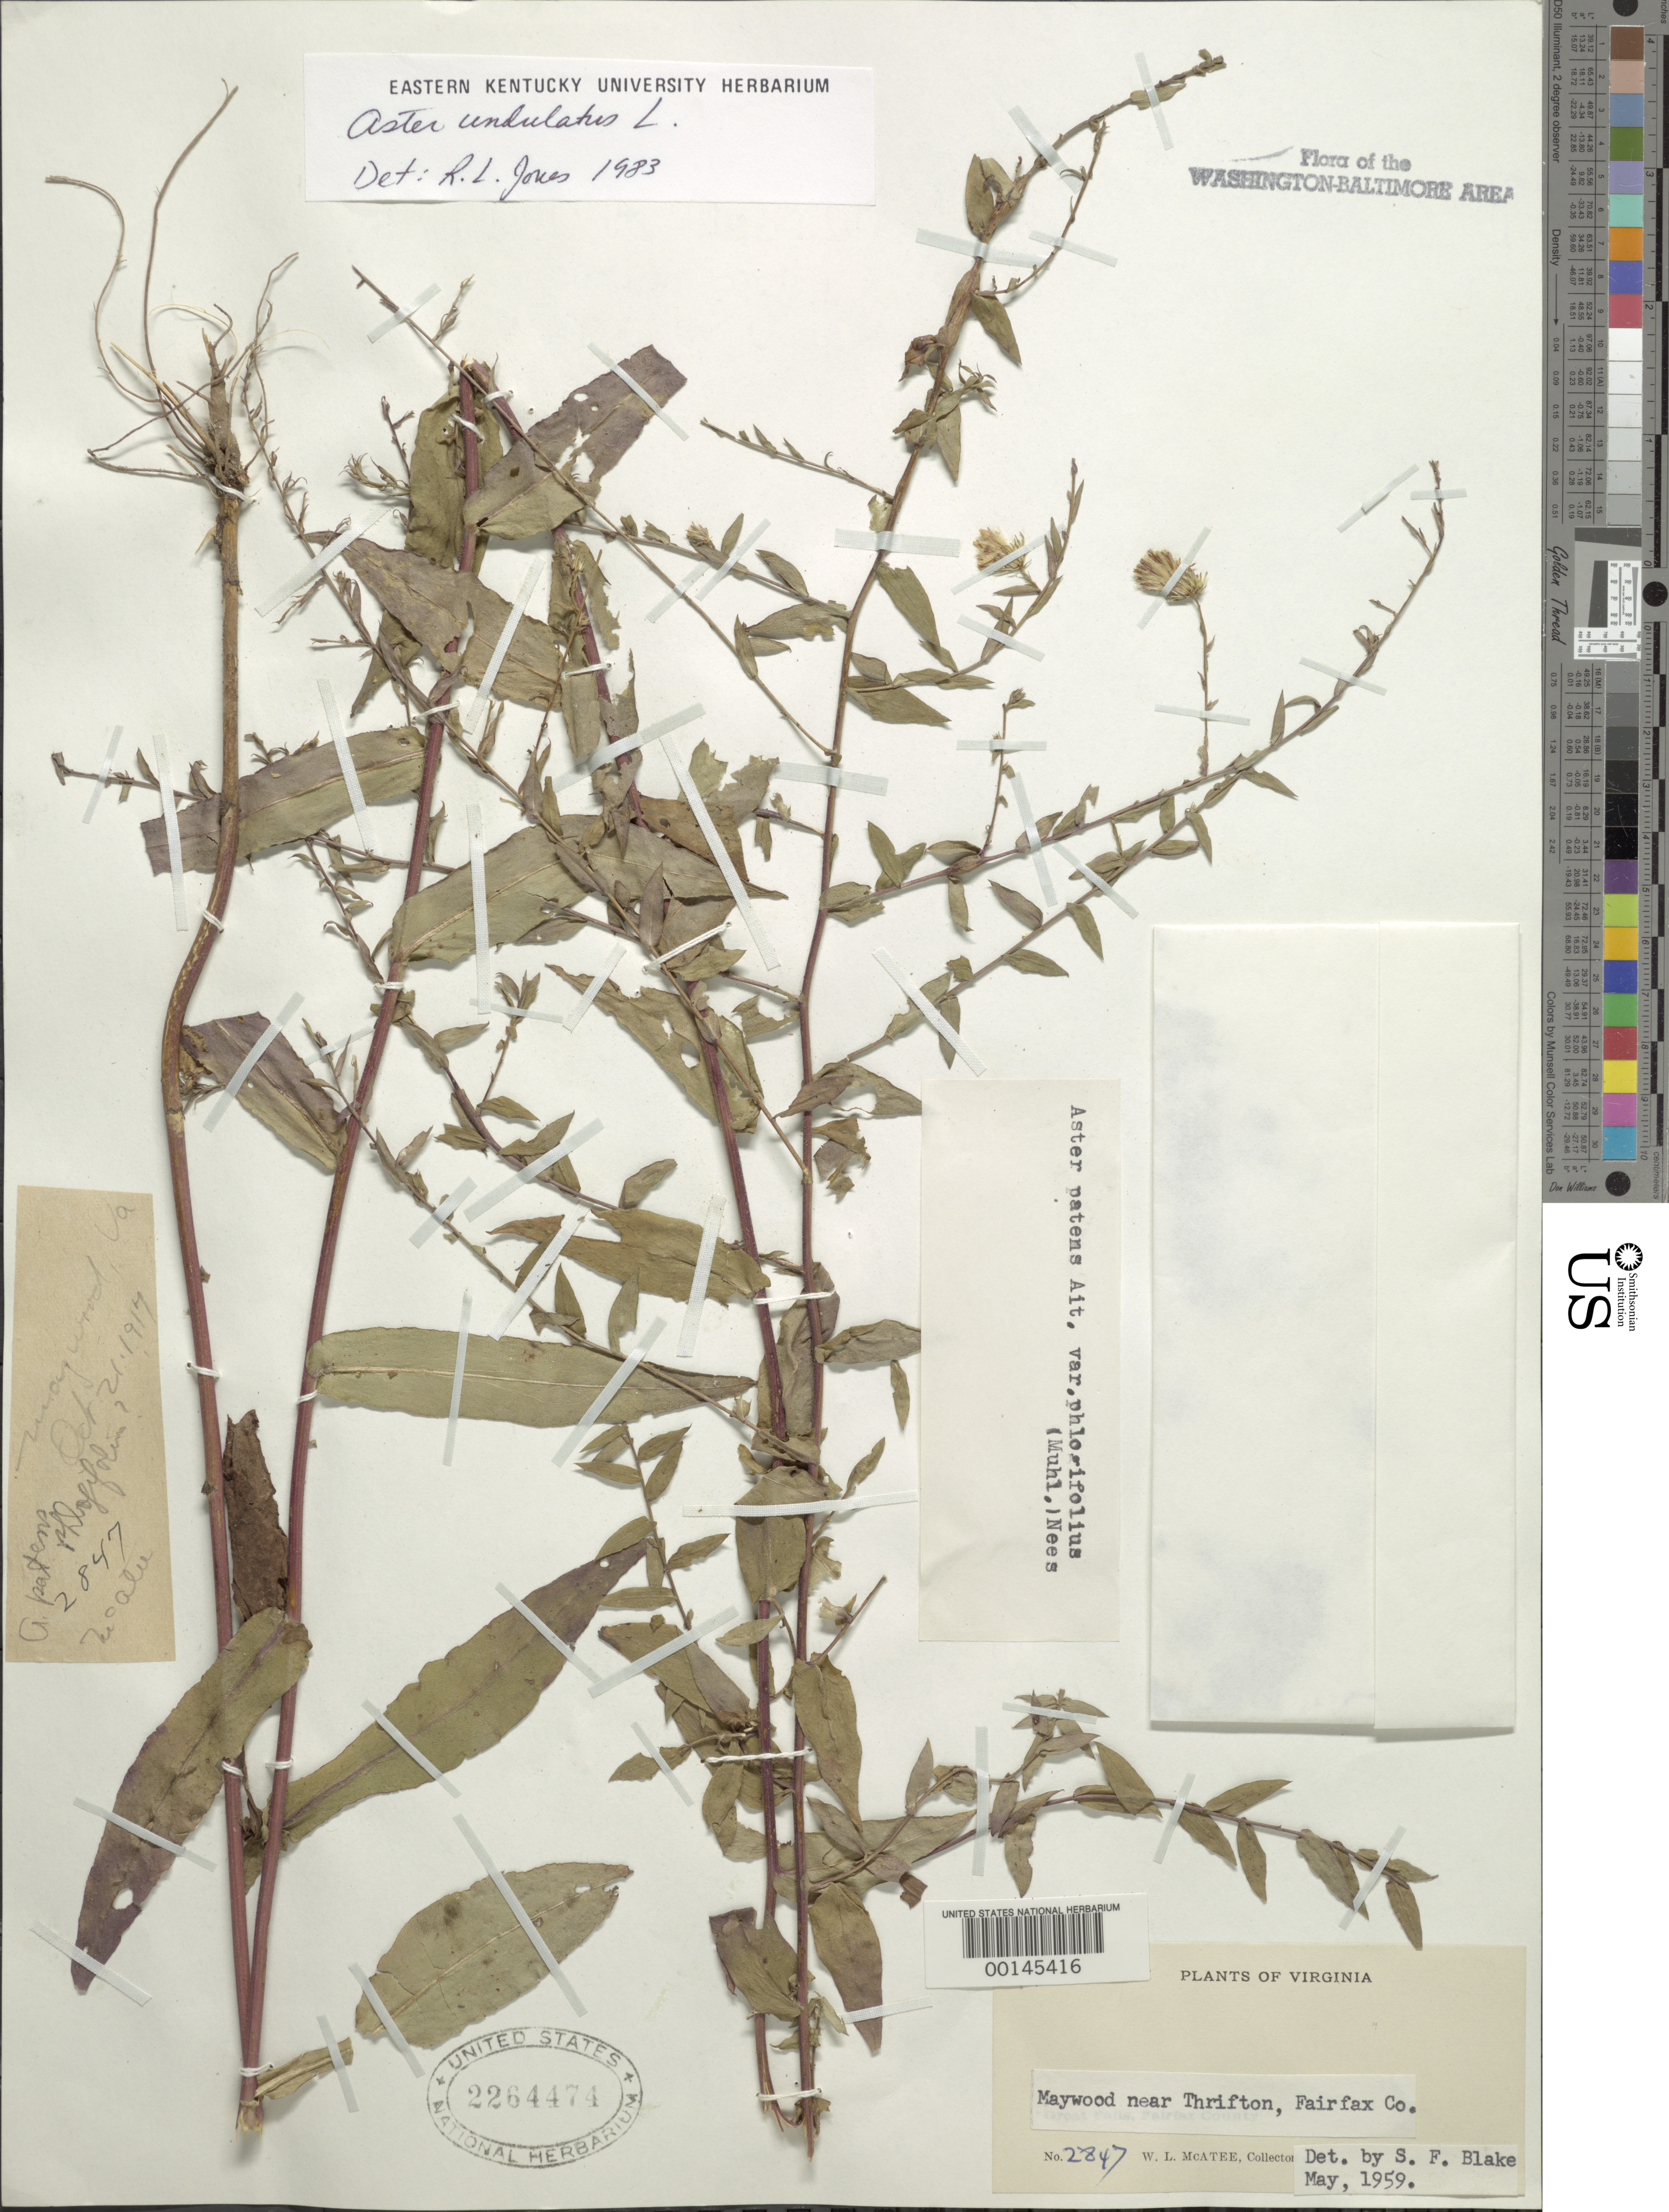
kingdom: Plantae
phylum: Tracheophyta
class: Magnoliopsida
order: Asterales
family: Asteraceae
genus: Symphyotrichum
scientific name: Symphyotrichum undulatum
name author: (L.) G.L. Nesom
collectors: W. McAtee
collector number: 2847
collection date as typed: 21 Oct 1917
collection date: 1917-10-21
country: United States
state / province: Virginia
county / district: Fairfax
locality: Maywood near Thrifton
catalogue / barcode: US 2264474